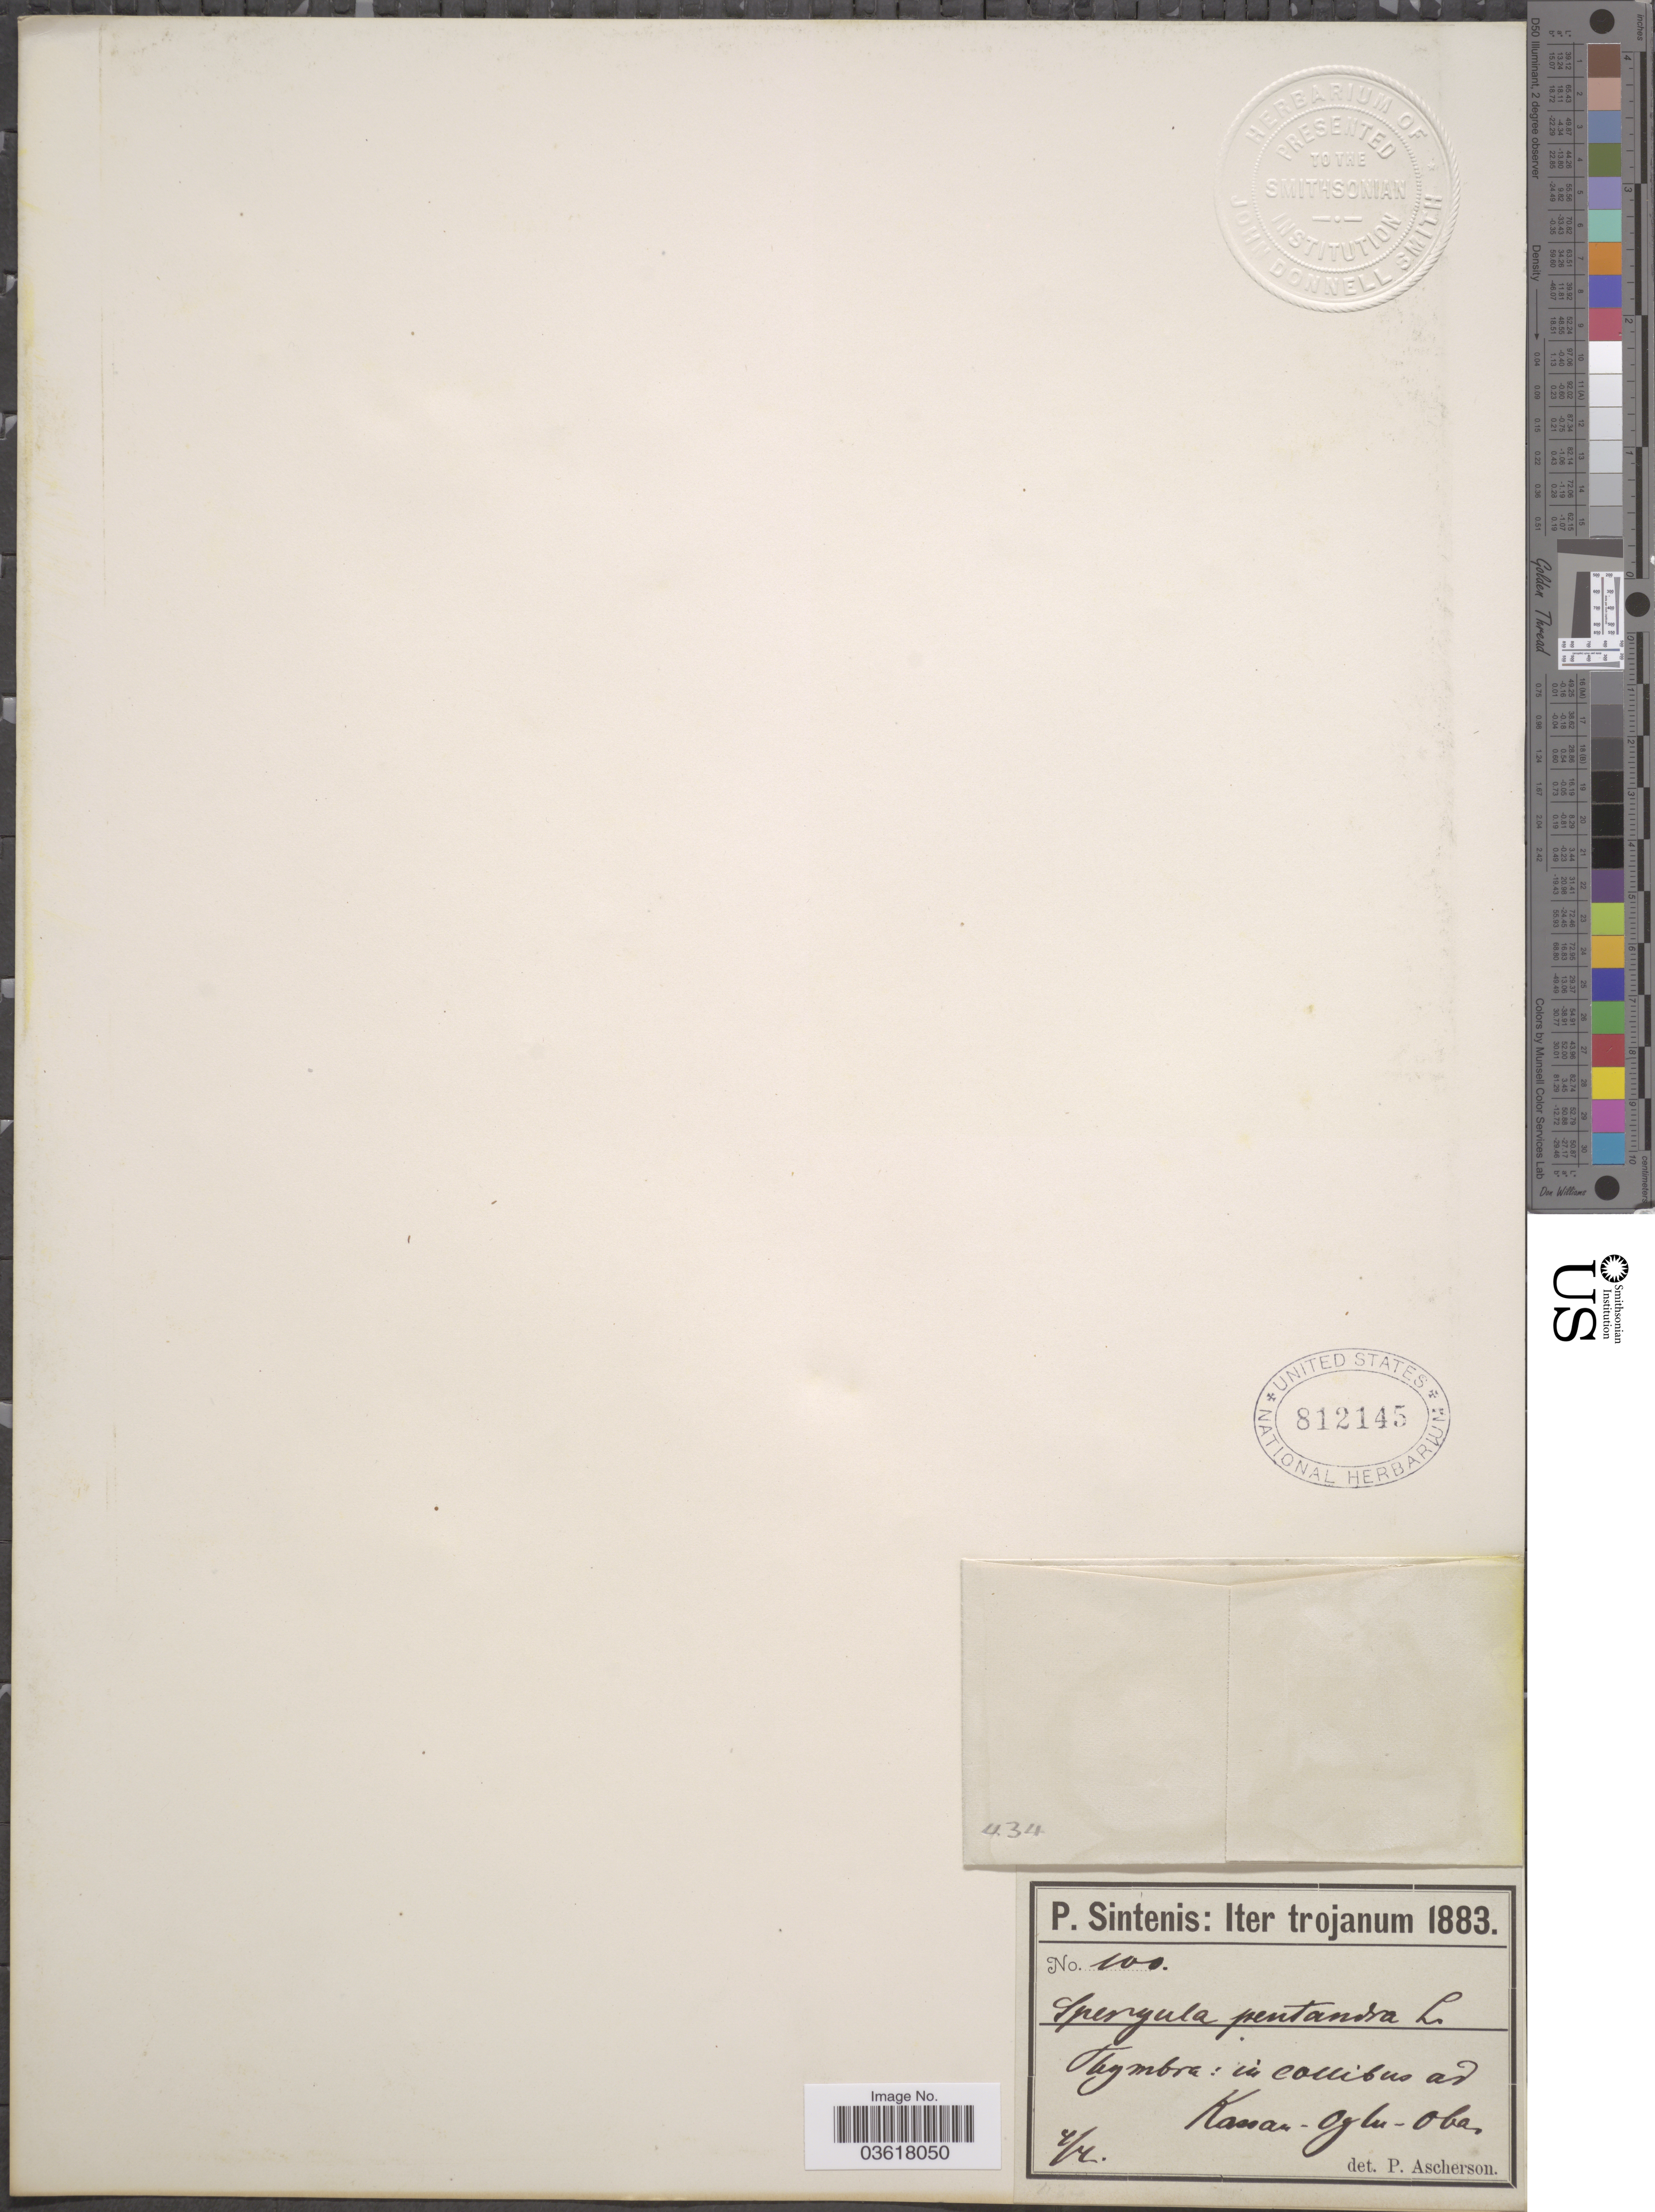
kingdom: Plantae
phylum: Tracheophyta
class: Magnoliopsida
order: Caryophyllales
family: Caryophyllaceae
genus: Spergula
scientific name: Spergula pentandra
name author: L.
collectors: P. Sintenis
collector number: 100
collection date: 1883-04-04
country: Turkey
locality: Iter trojanum. Thymbra: in collibus ad Kanan-Oglu-Obas [interpreted].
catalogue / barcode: US 812145